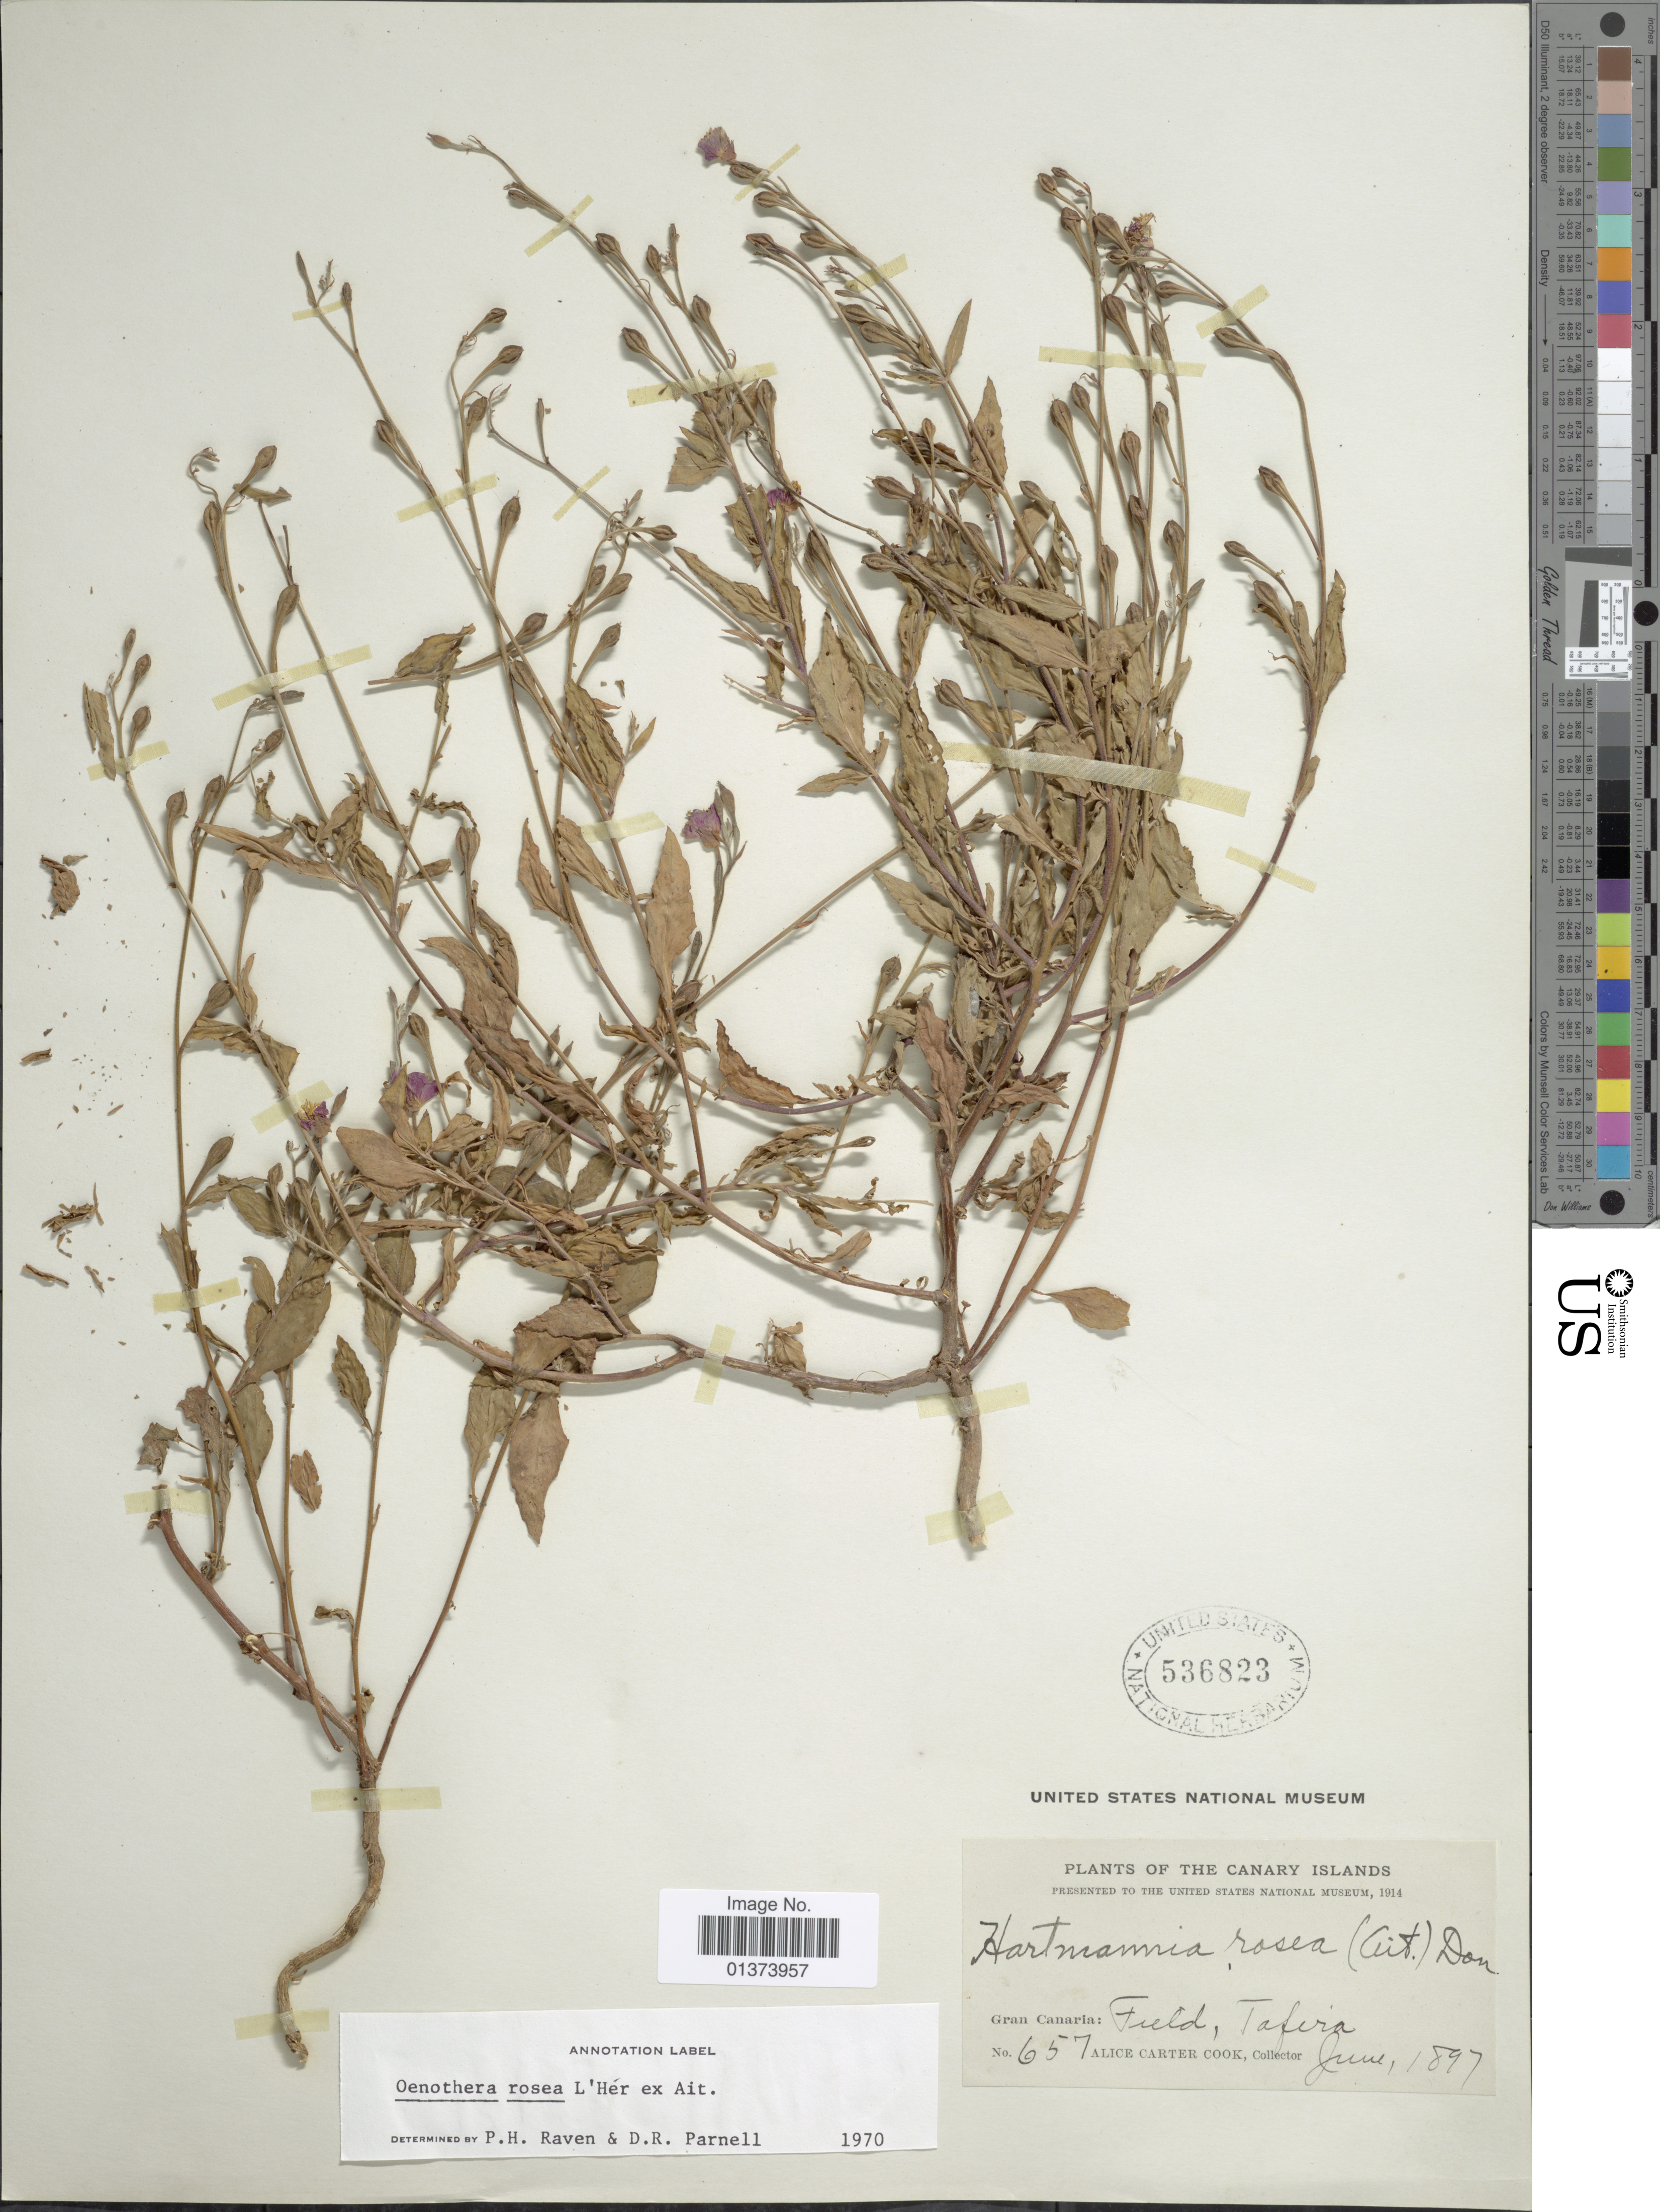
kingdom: Plantae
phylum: Tracheophyta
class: Magnoliopsida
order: Myrtales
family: Onagraceae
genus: Oenothera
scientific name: Oenothera rosea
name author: L'Hér. ex Aiton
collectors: Alice C. Cook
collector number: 657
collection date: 1897-06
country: Spain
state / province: Canarias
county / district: Las Palmas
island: Grand Canary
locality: Canary Islands. Gran Canaria: Field, Tafera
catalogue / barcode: US 536823